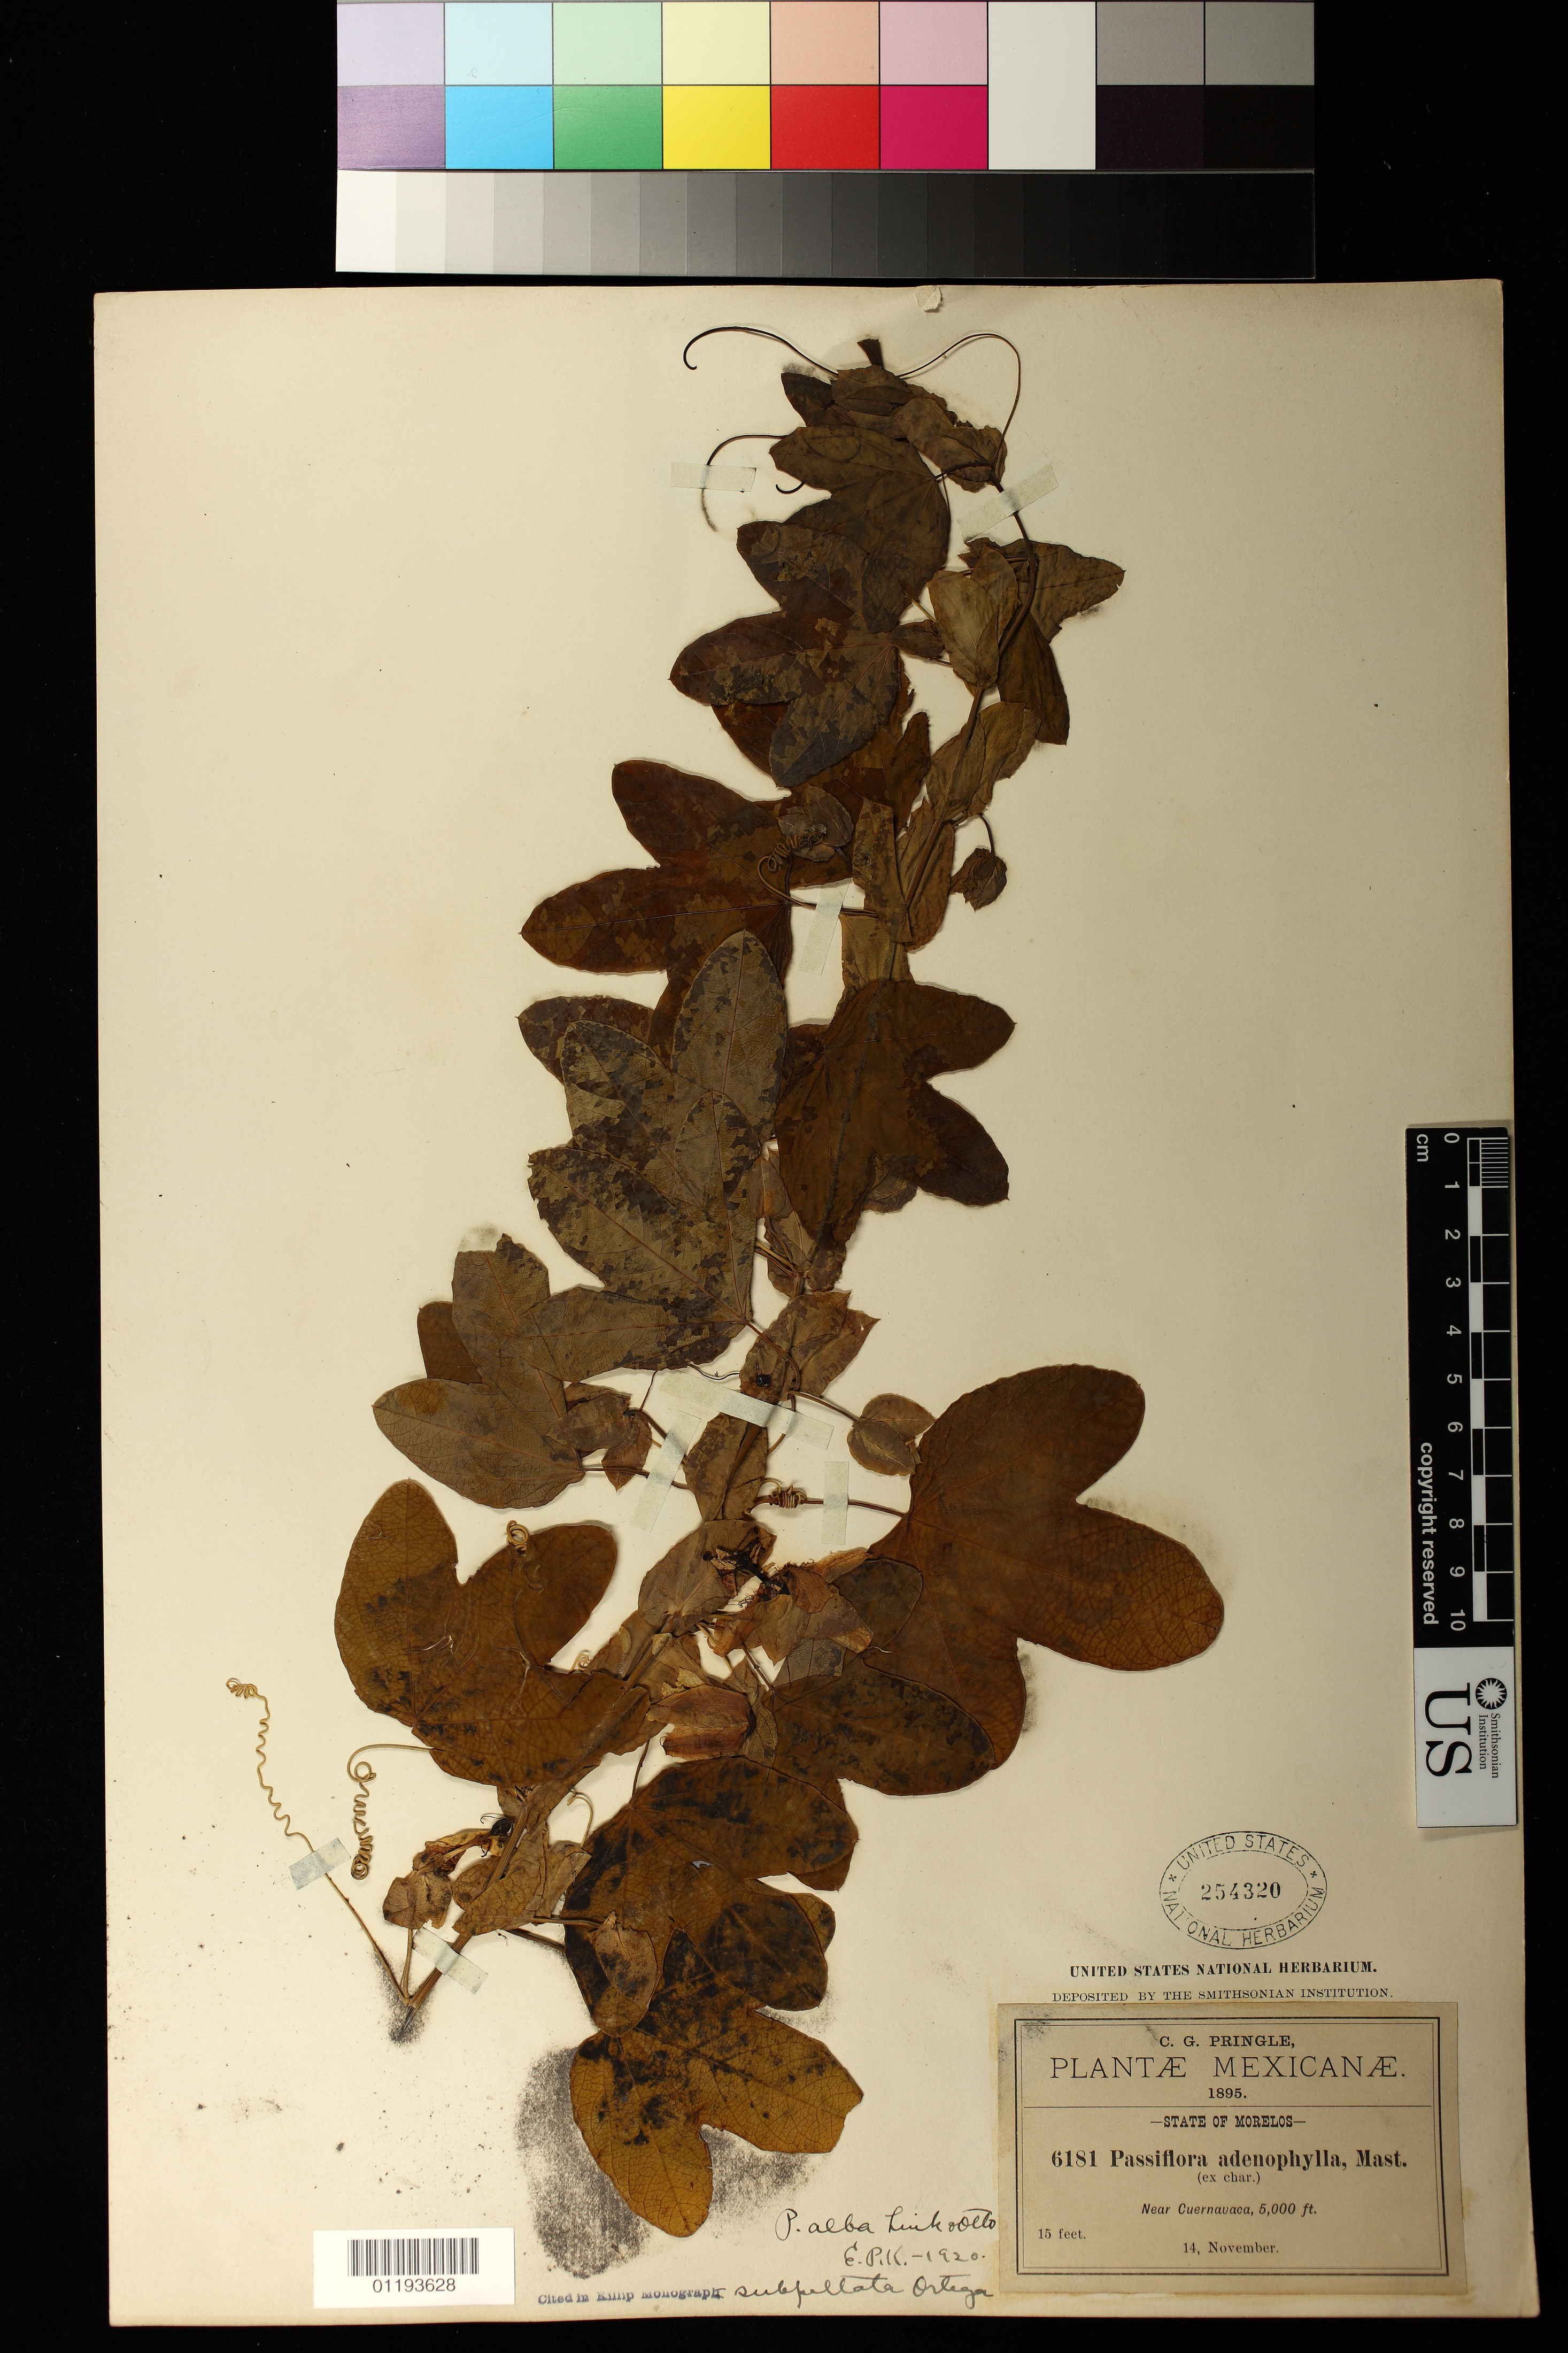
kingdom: Plantae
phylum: Tracheophyta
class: Magnoliopsida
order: Malpighiales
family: Passifloraceae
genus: Passiflora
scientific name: Passiflora subpeltata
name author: Ortega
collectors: C. G. Pringle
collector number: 6181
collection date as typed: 1895 Nov 14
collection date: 1895-11-14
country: Mexico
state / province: Morelos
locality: Near Cuernavaca.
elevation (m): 122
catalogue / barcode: US 254320